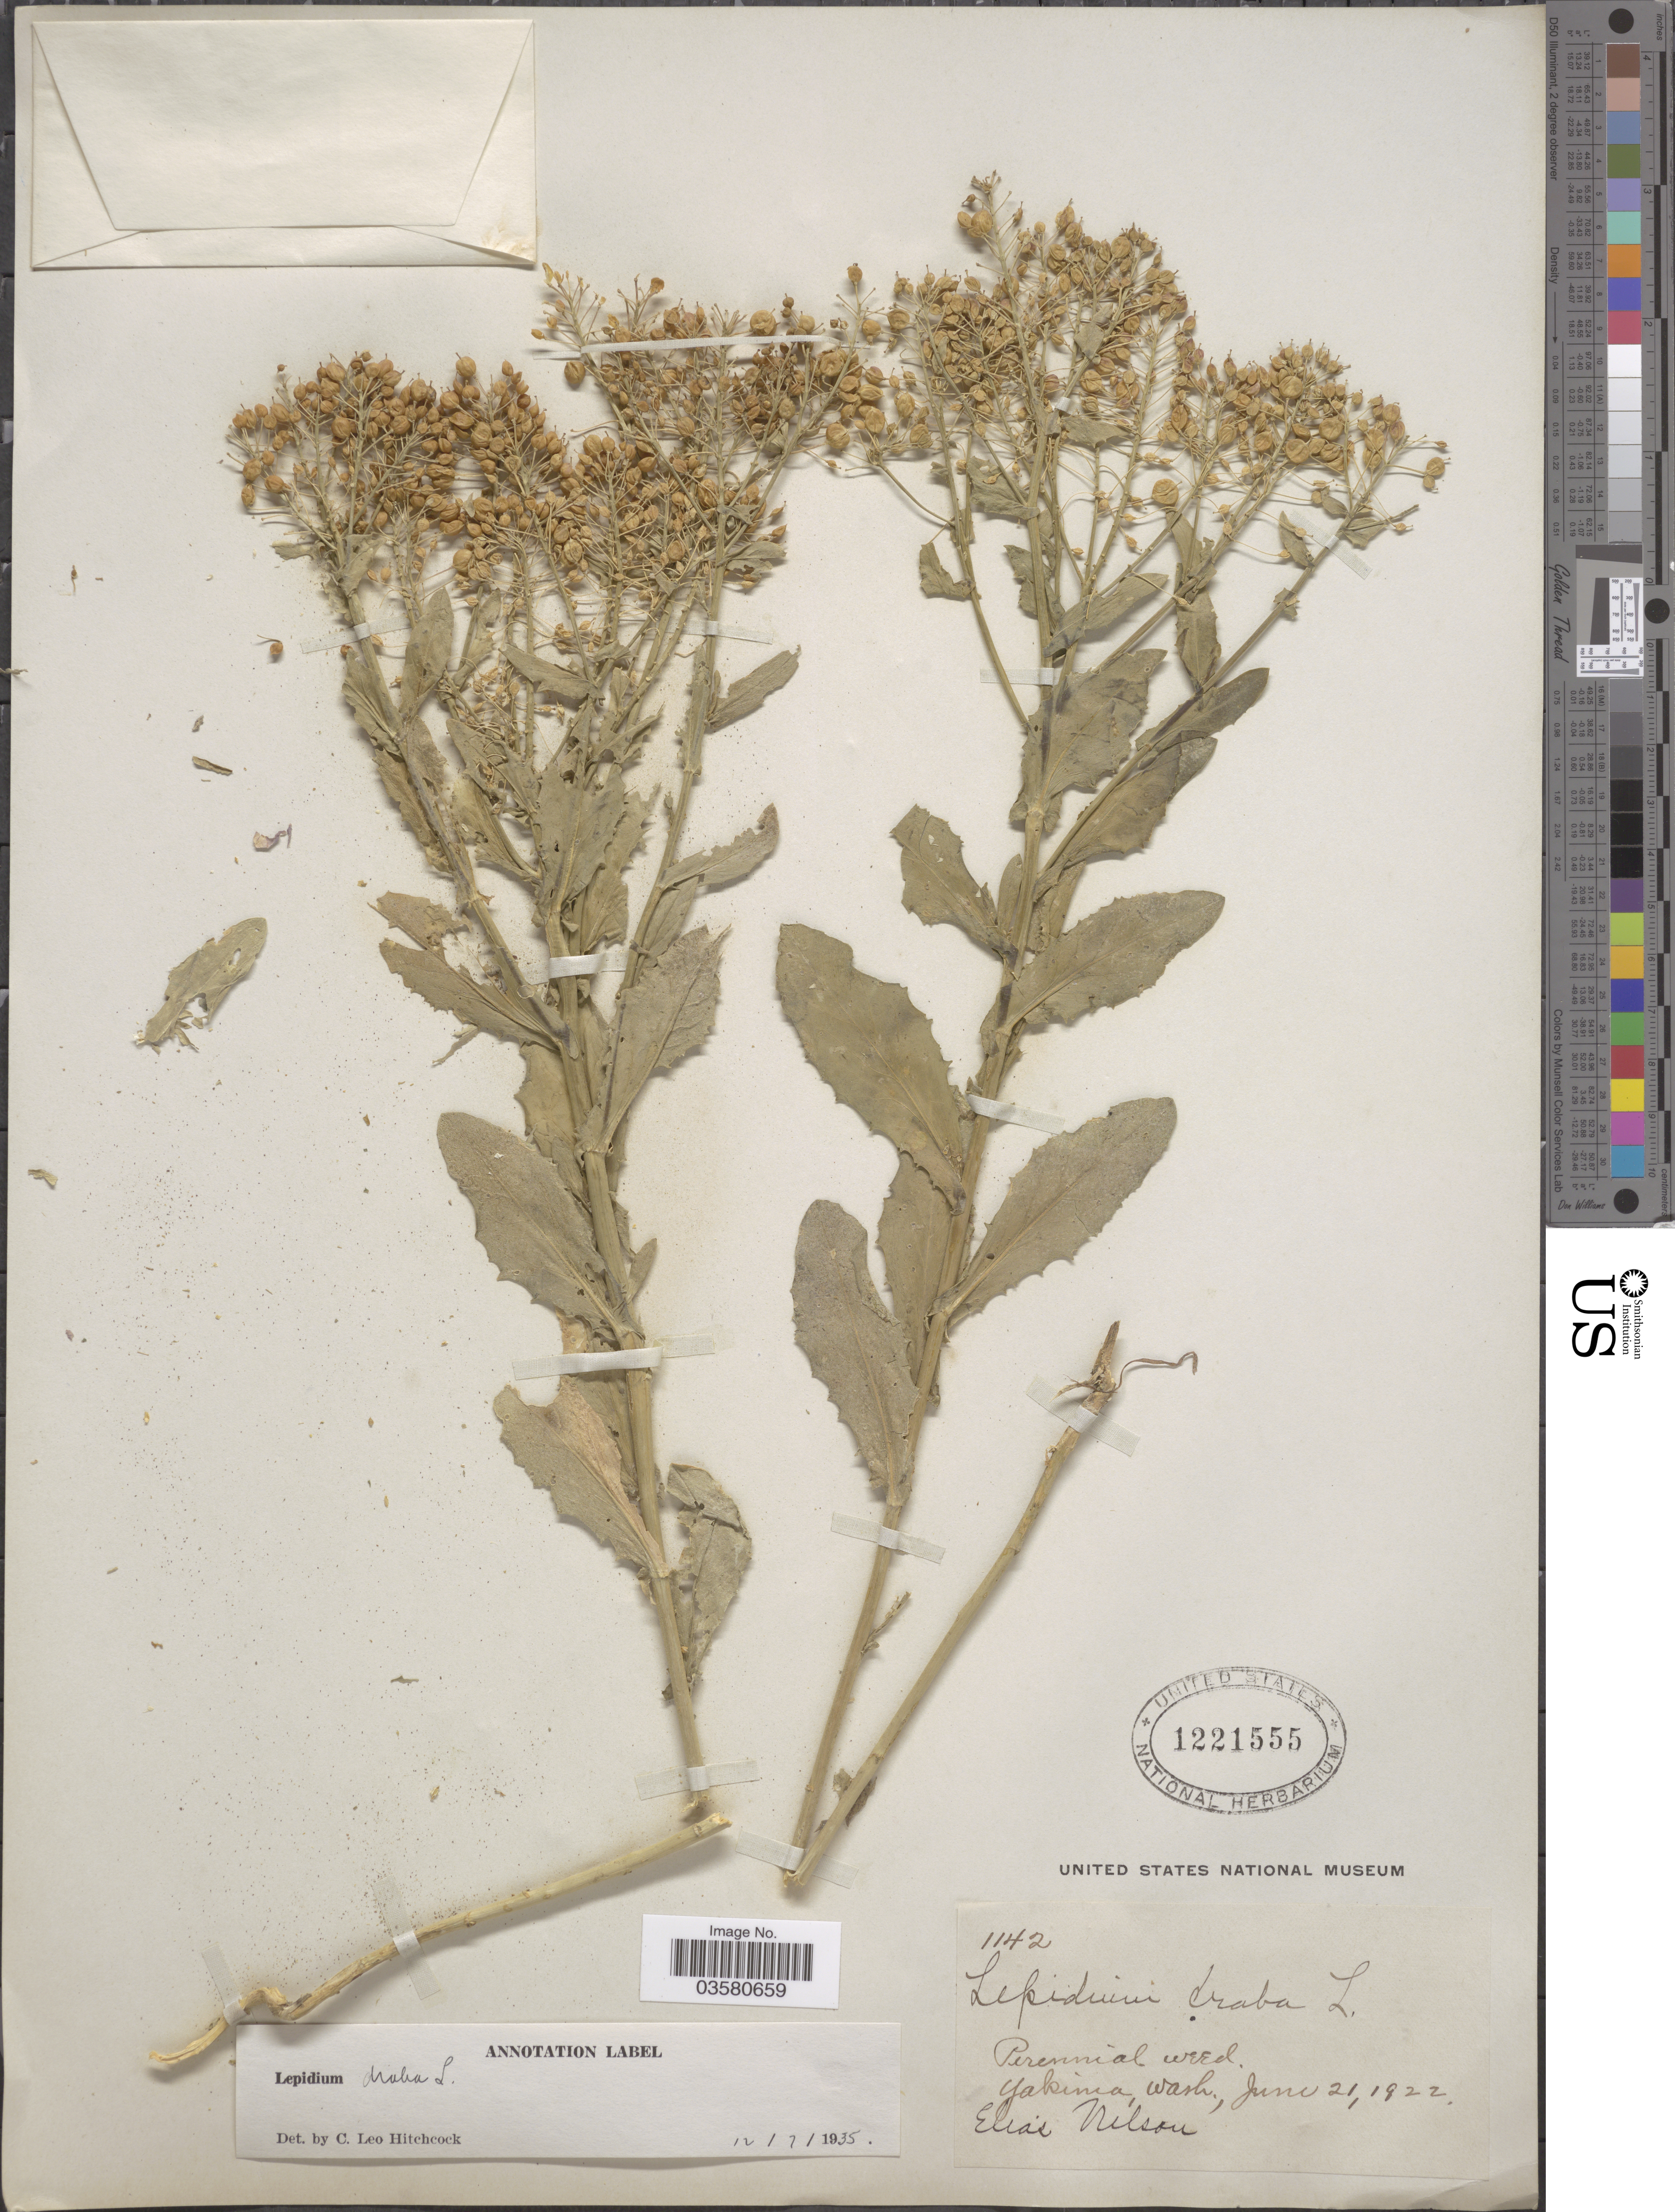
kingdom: Plantae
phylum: Tracheophyta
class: Magnoliopsida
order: Brassicales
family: Brassicaceae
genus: Lepidium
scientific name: Lepidium draba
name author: L.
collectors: E. Nelson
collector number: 1142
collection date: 1922-06-21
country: United States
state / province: Washington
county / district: Yakima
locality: Yakima.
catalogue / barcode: US 1221555